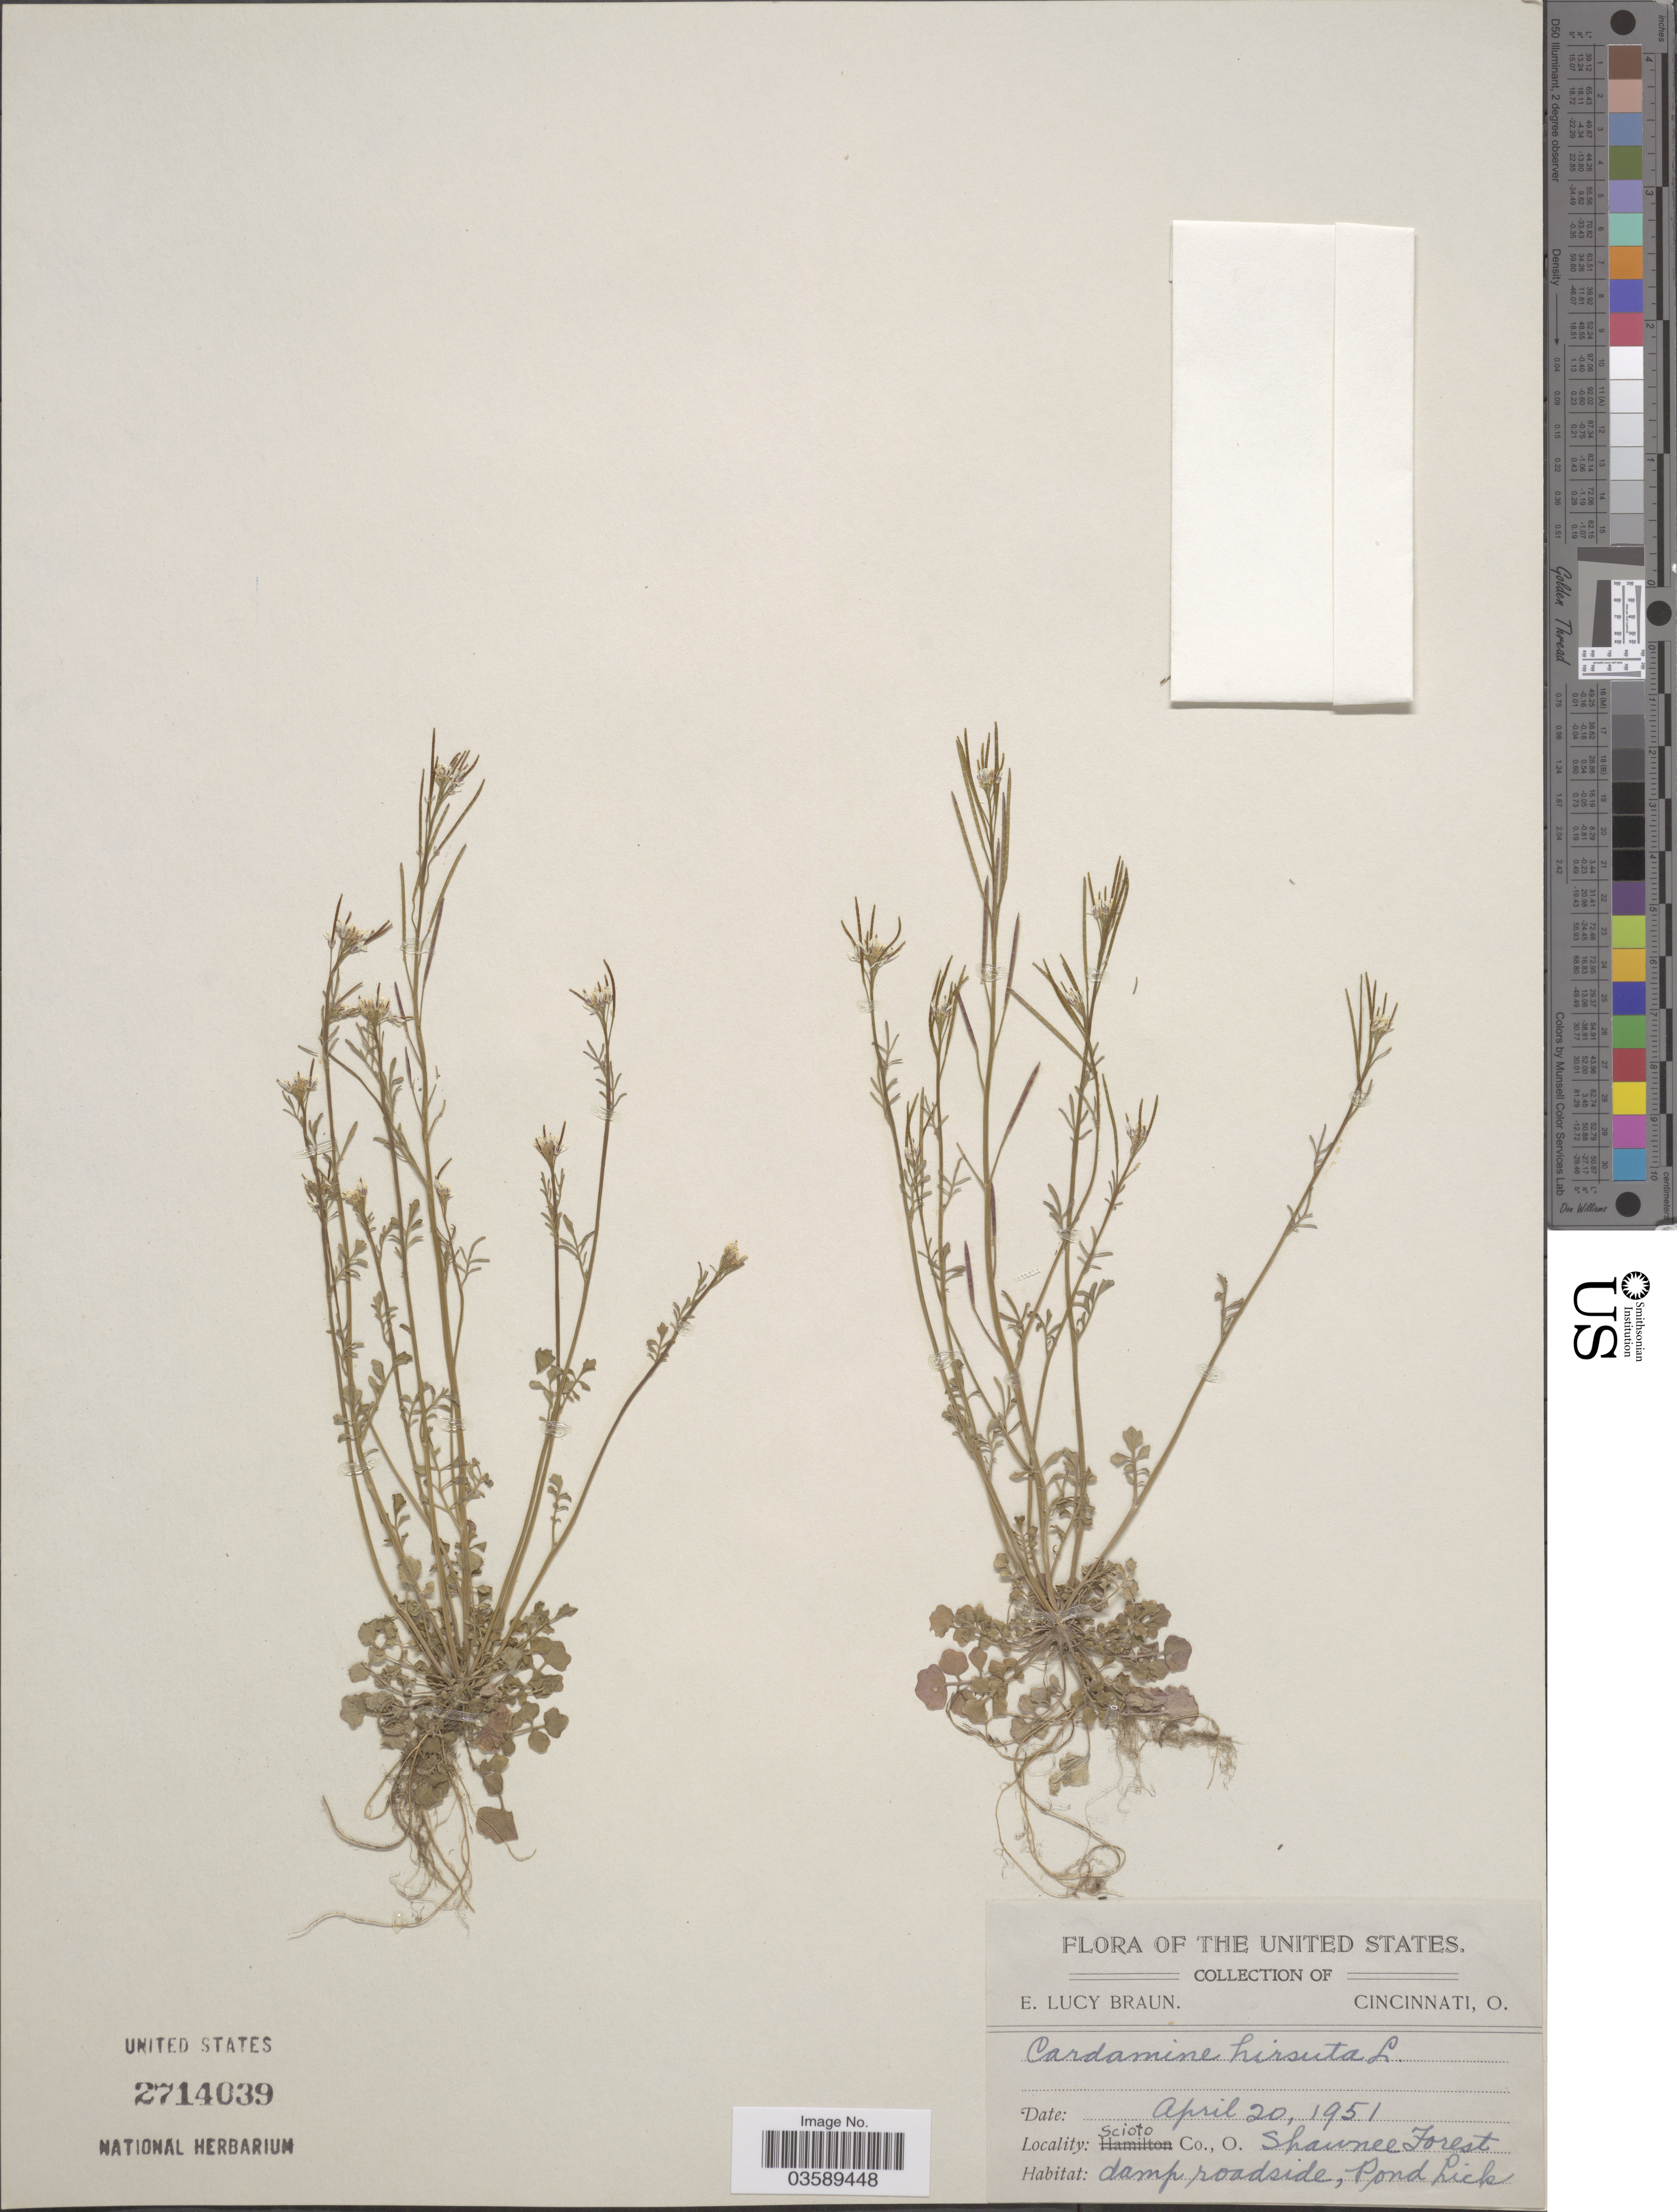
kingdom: Plantae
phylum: Tracheophyta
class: Magnoliopsida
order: Brassicales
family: Brassicaceae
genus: Cardamine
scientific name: Cardamine hirsuta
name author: L.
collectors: E. L. Braun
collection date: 1951-04-20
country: United States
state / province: Ohio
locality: Scioto Co., Shawnee Forest. Pond Lick.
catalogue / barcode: US 2714039